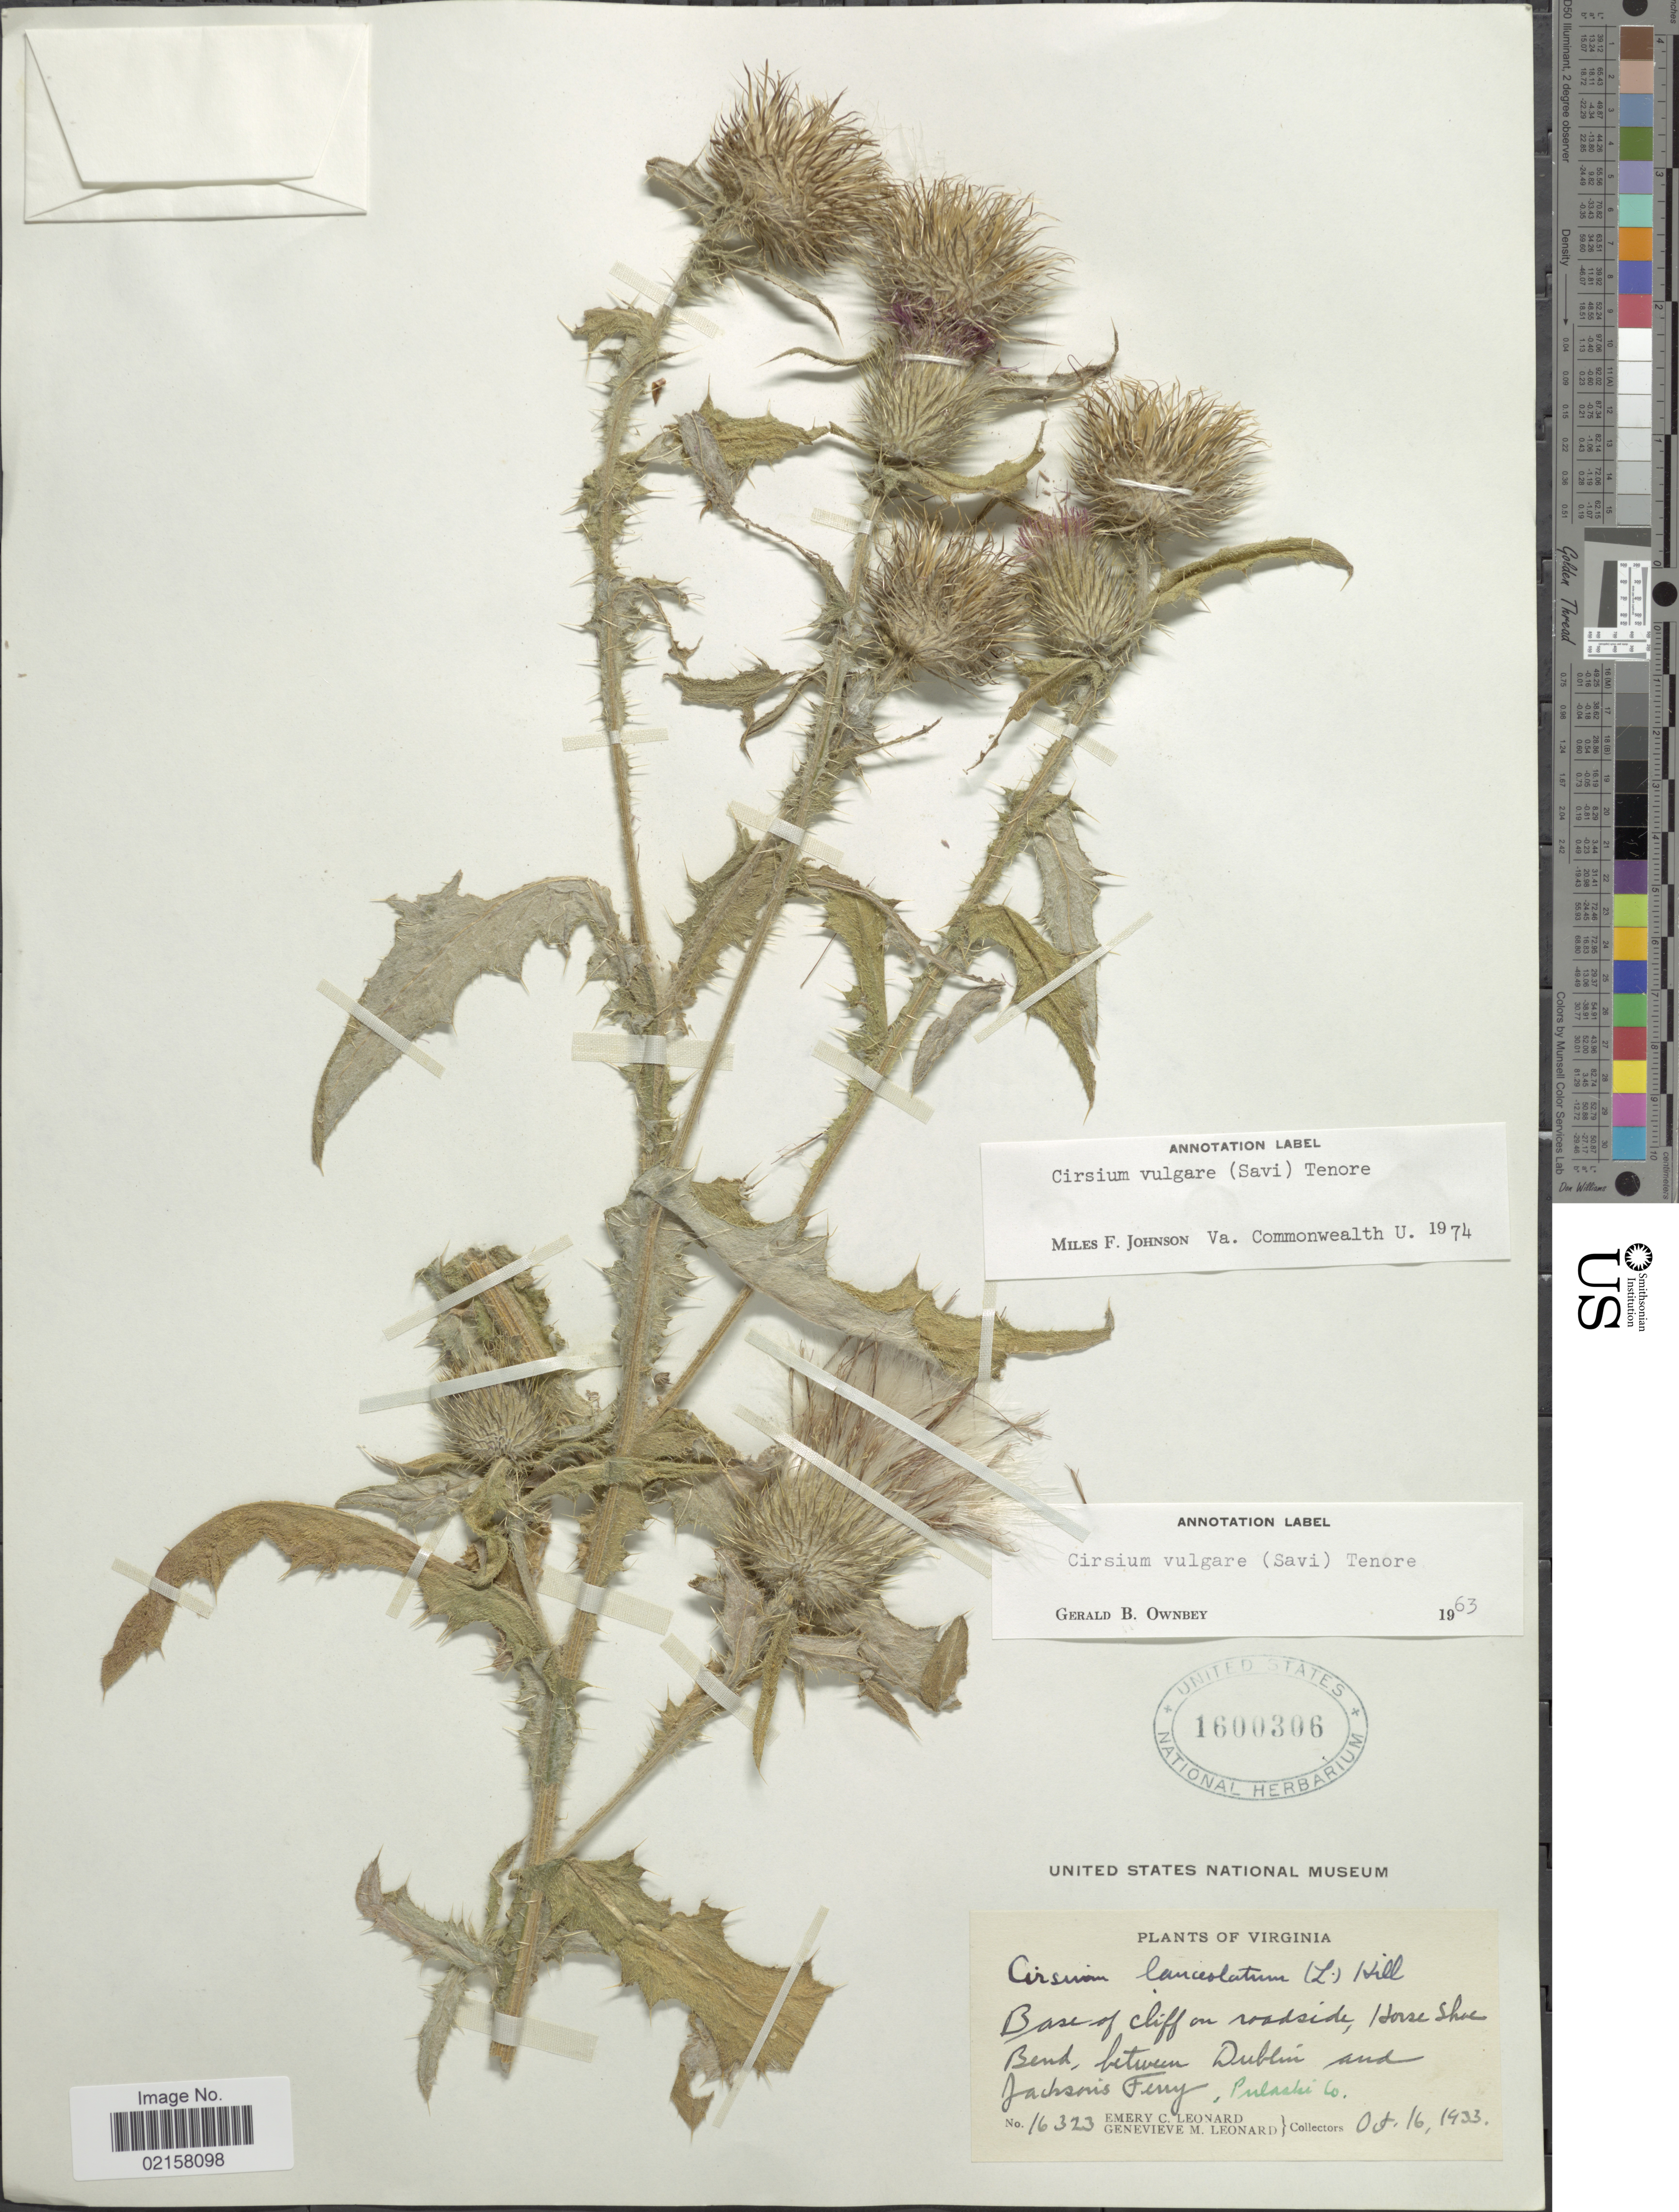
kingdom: Plantae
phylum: Tracheophyta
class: Magnoliopsida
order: Asterales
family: Asteraceae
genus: Cirsium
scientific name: Cirsium vulgare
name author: (Savi) Ten.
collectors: E. C. Leonard & G. M. Leonard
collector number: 16323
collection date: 1933-10-16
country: United States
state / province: Virginia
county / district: Pulaski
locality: Base of Cliff on roadside, Horse Shoe Bend, between Dublin and Jackson's Ferry,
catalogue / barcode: US 1600306